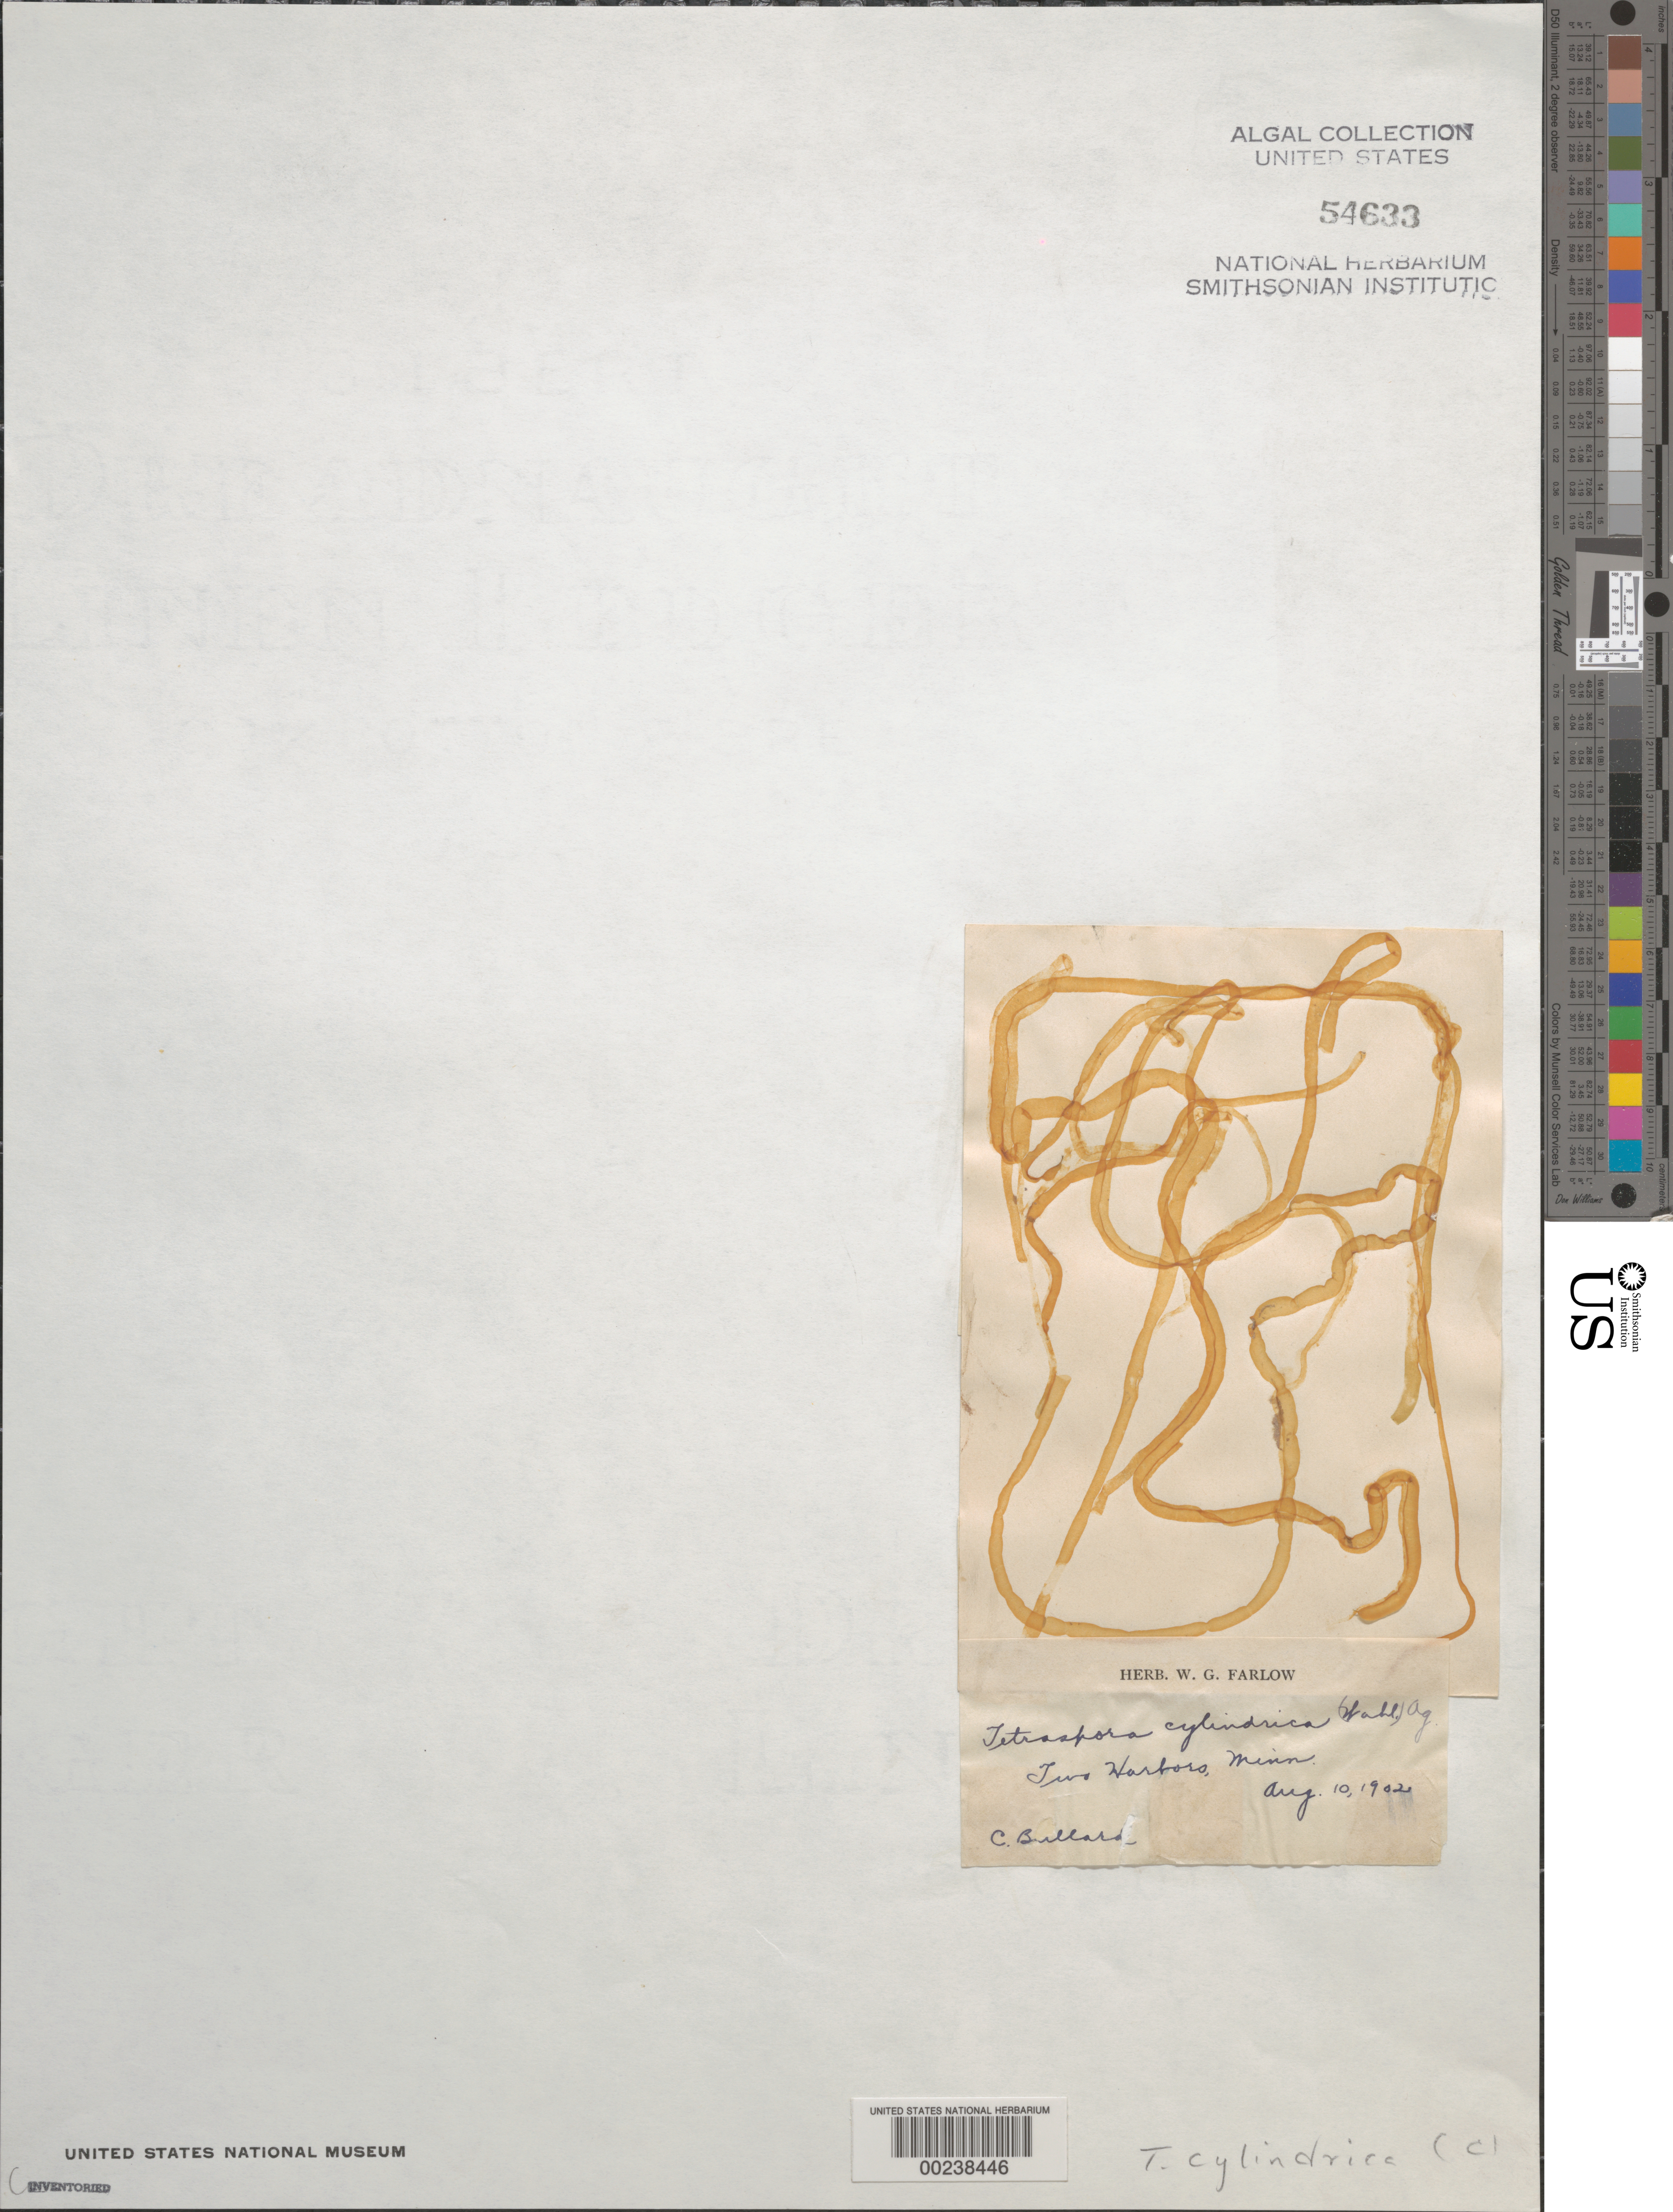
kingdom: Plantae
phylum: Chlorophyta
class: Chlorophyceae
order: Tetrasporales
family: Tetrasporaceae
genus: Tetraspora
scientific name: Tetraspora cylindrica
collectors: C. Bullard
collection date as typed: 10 Aug 1902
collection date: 1902-08-10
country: United States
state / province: Minnesota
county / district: Lake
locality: Two Harbors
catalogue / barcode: US 54633